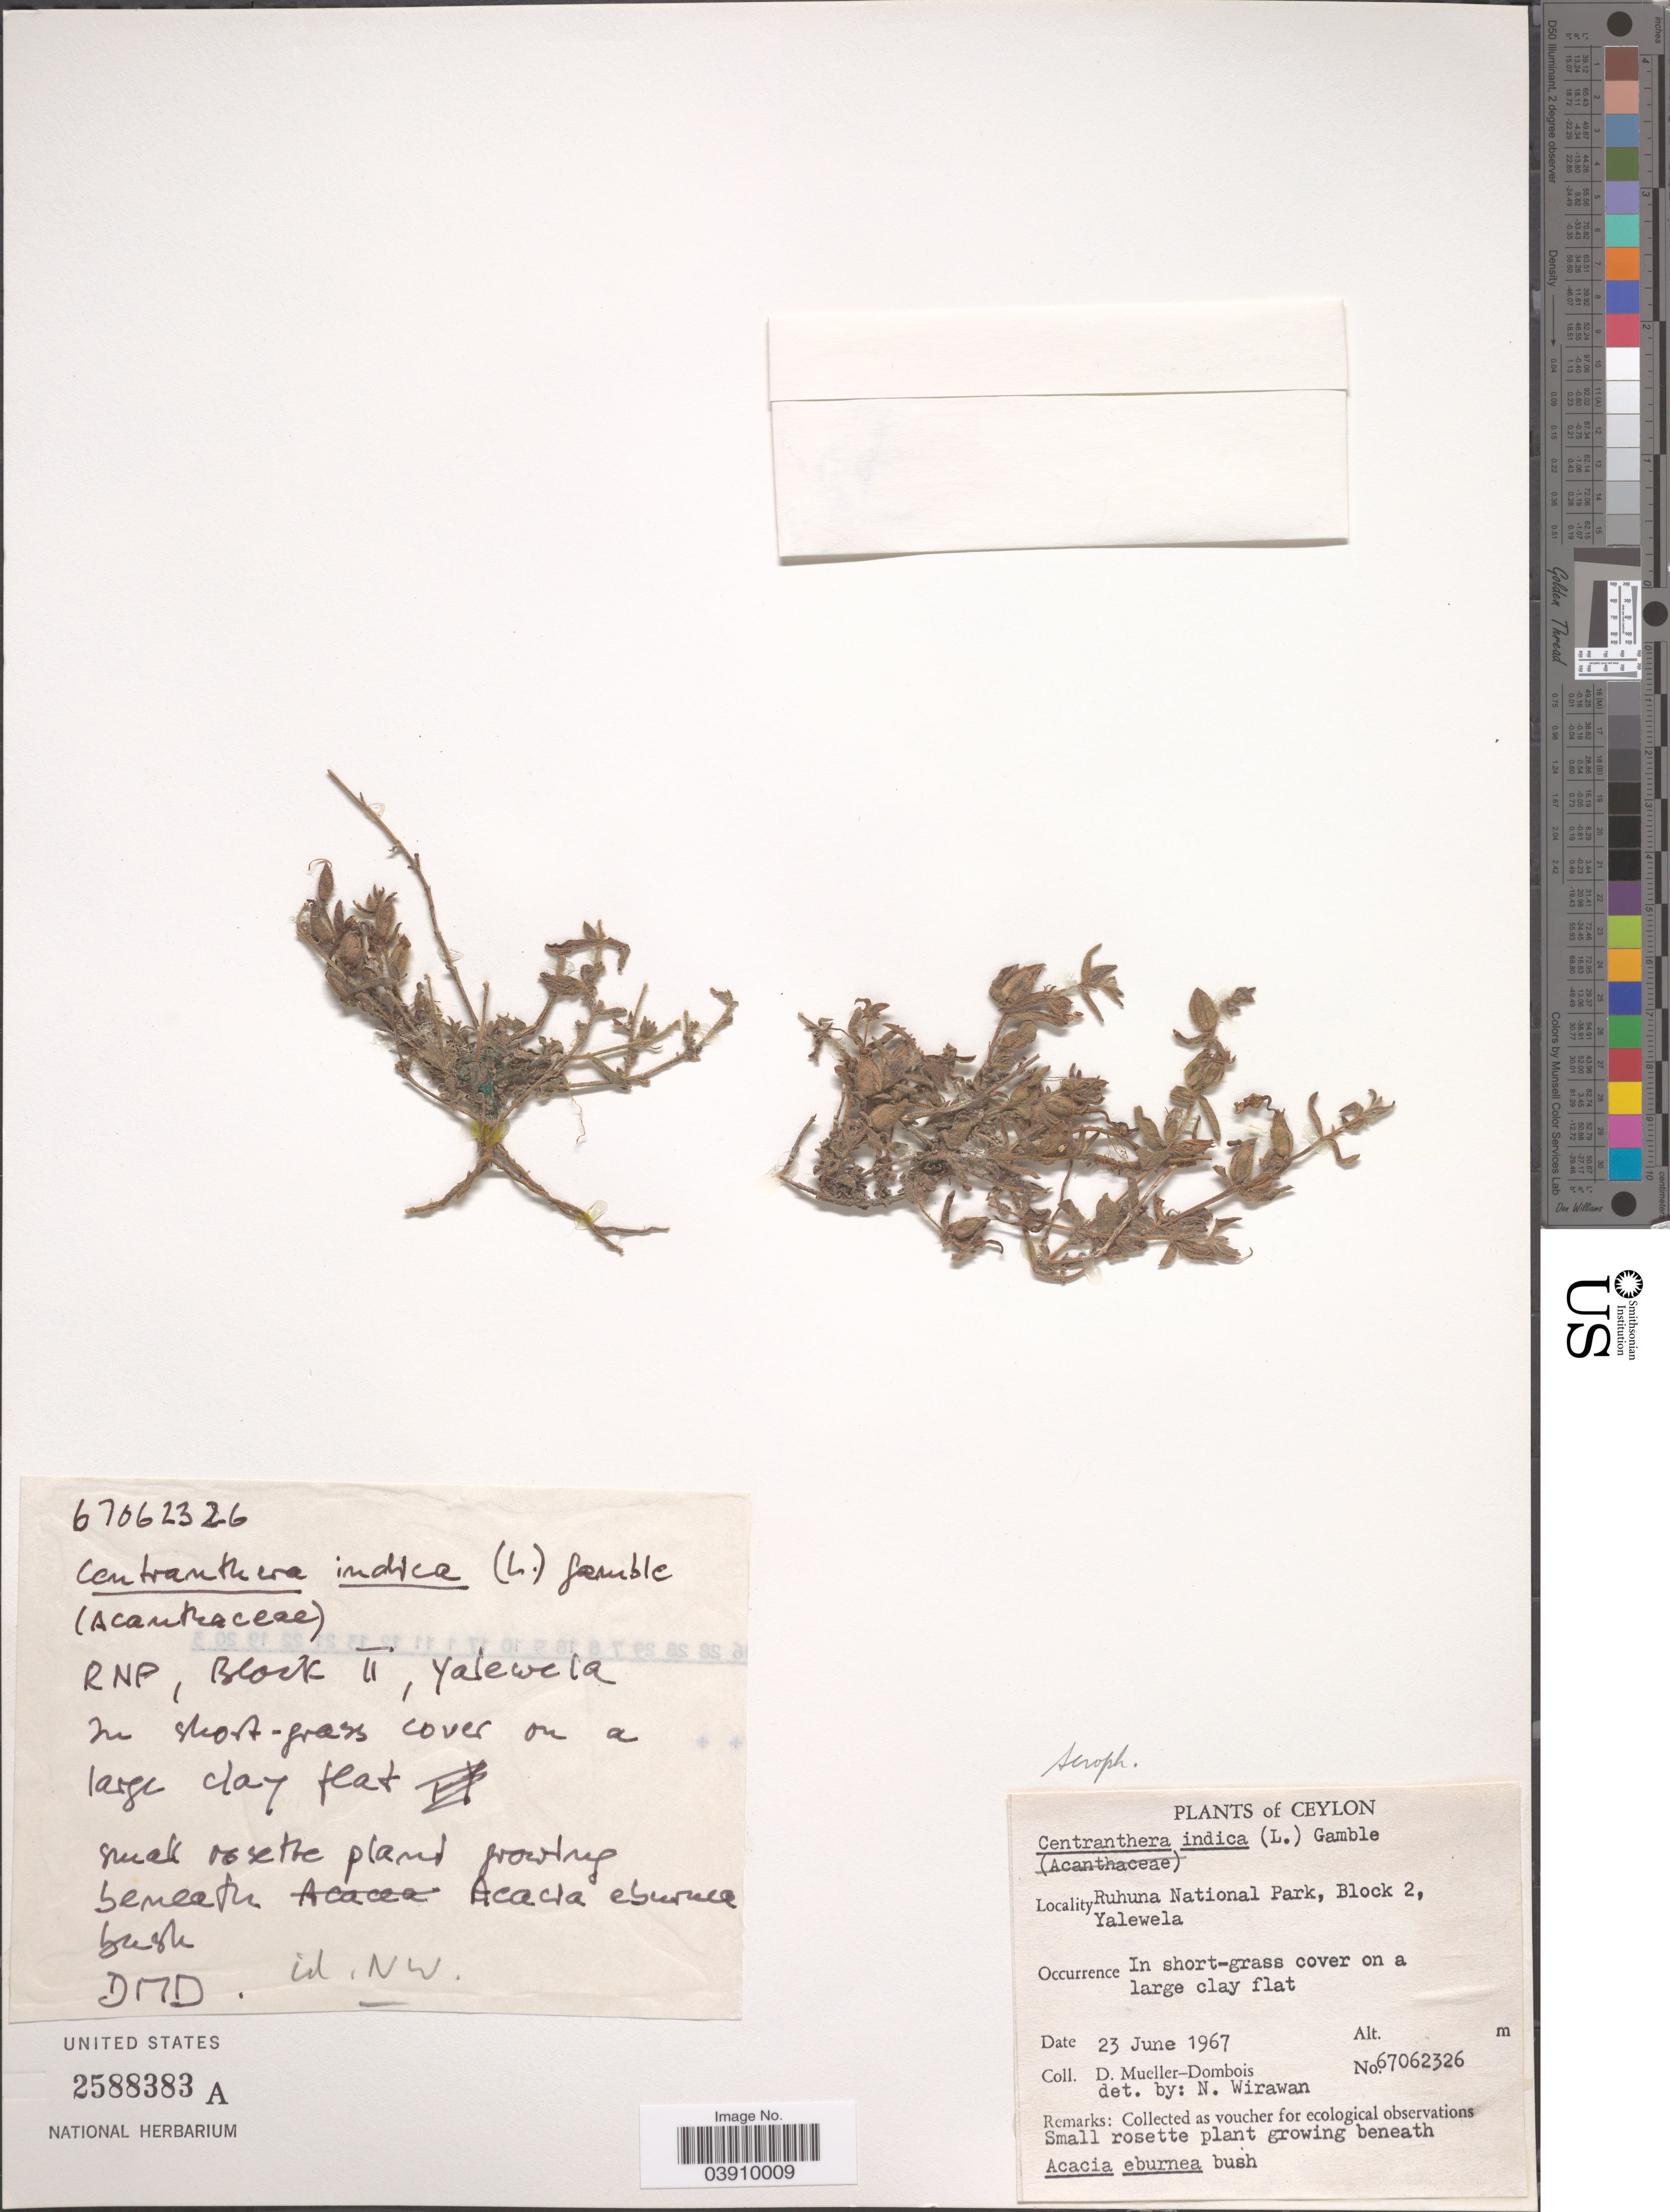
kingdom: Plantae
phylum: Tracheophyta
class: Magnoliopsida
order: Lamiales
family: Orobanchaceae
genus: Centranthera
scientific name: Centranthera indica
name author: (L.) Gamble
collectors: D. Meuller-Dombois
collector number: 67062326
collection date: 1967-06-23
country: Sri Lanka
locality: Ceylon. Ruhuna National Park, Block 2, Yalewela.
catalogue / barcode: US 2588383A